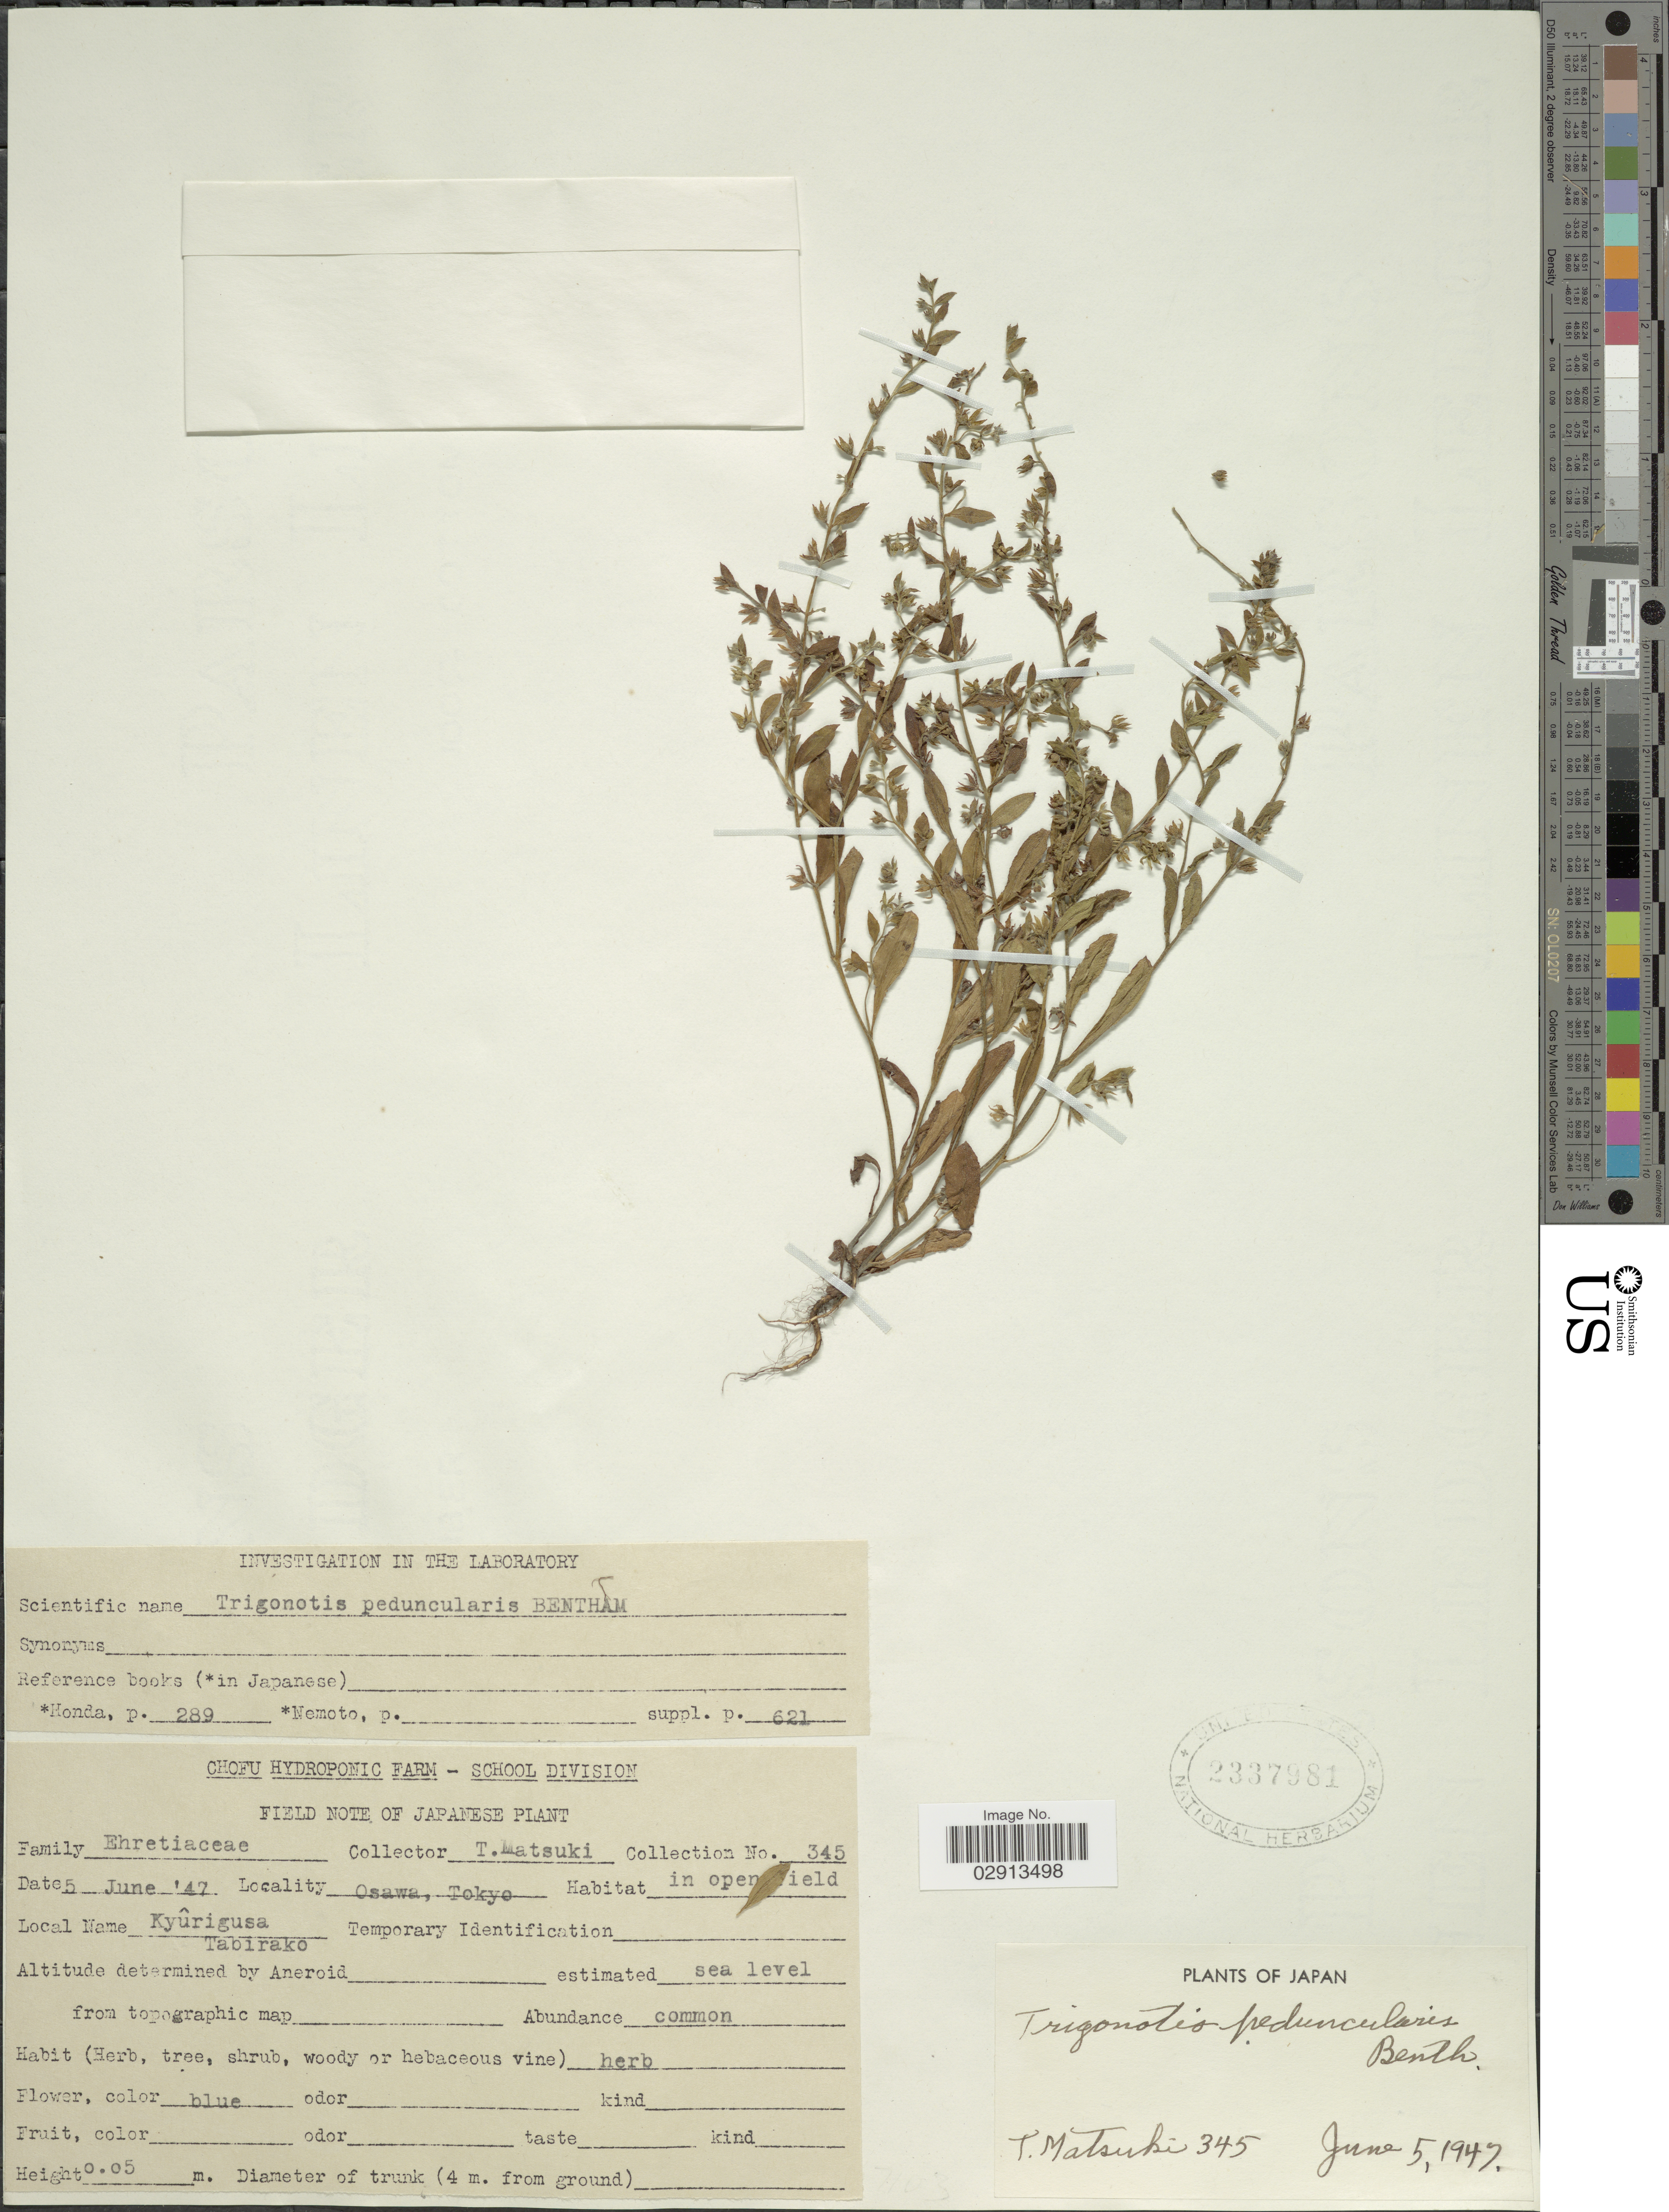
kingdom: Plantae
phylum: Tracheophyta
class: Magnoliopsida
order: Boraginales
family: Boraginaceae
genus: Trigonotis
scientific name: Trigonotis peduncularis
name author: (Trevis.) Benth. ex Baker et al.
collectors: T. Matsuki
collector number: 345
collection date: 1947-06-05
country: Japan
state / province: Tokyo, Federal City of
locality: Osawa, Tokyo.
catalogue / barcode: US 2337981